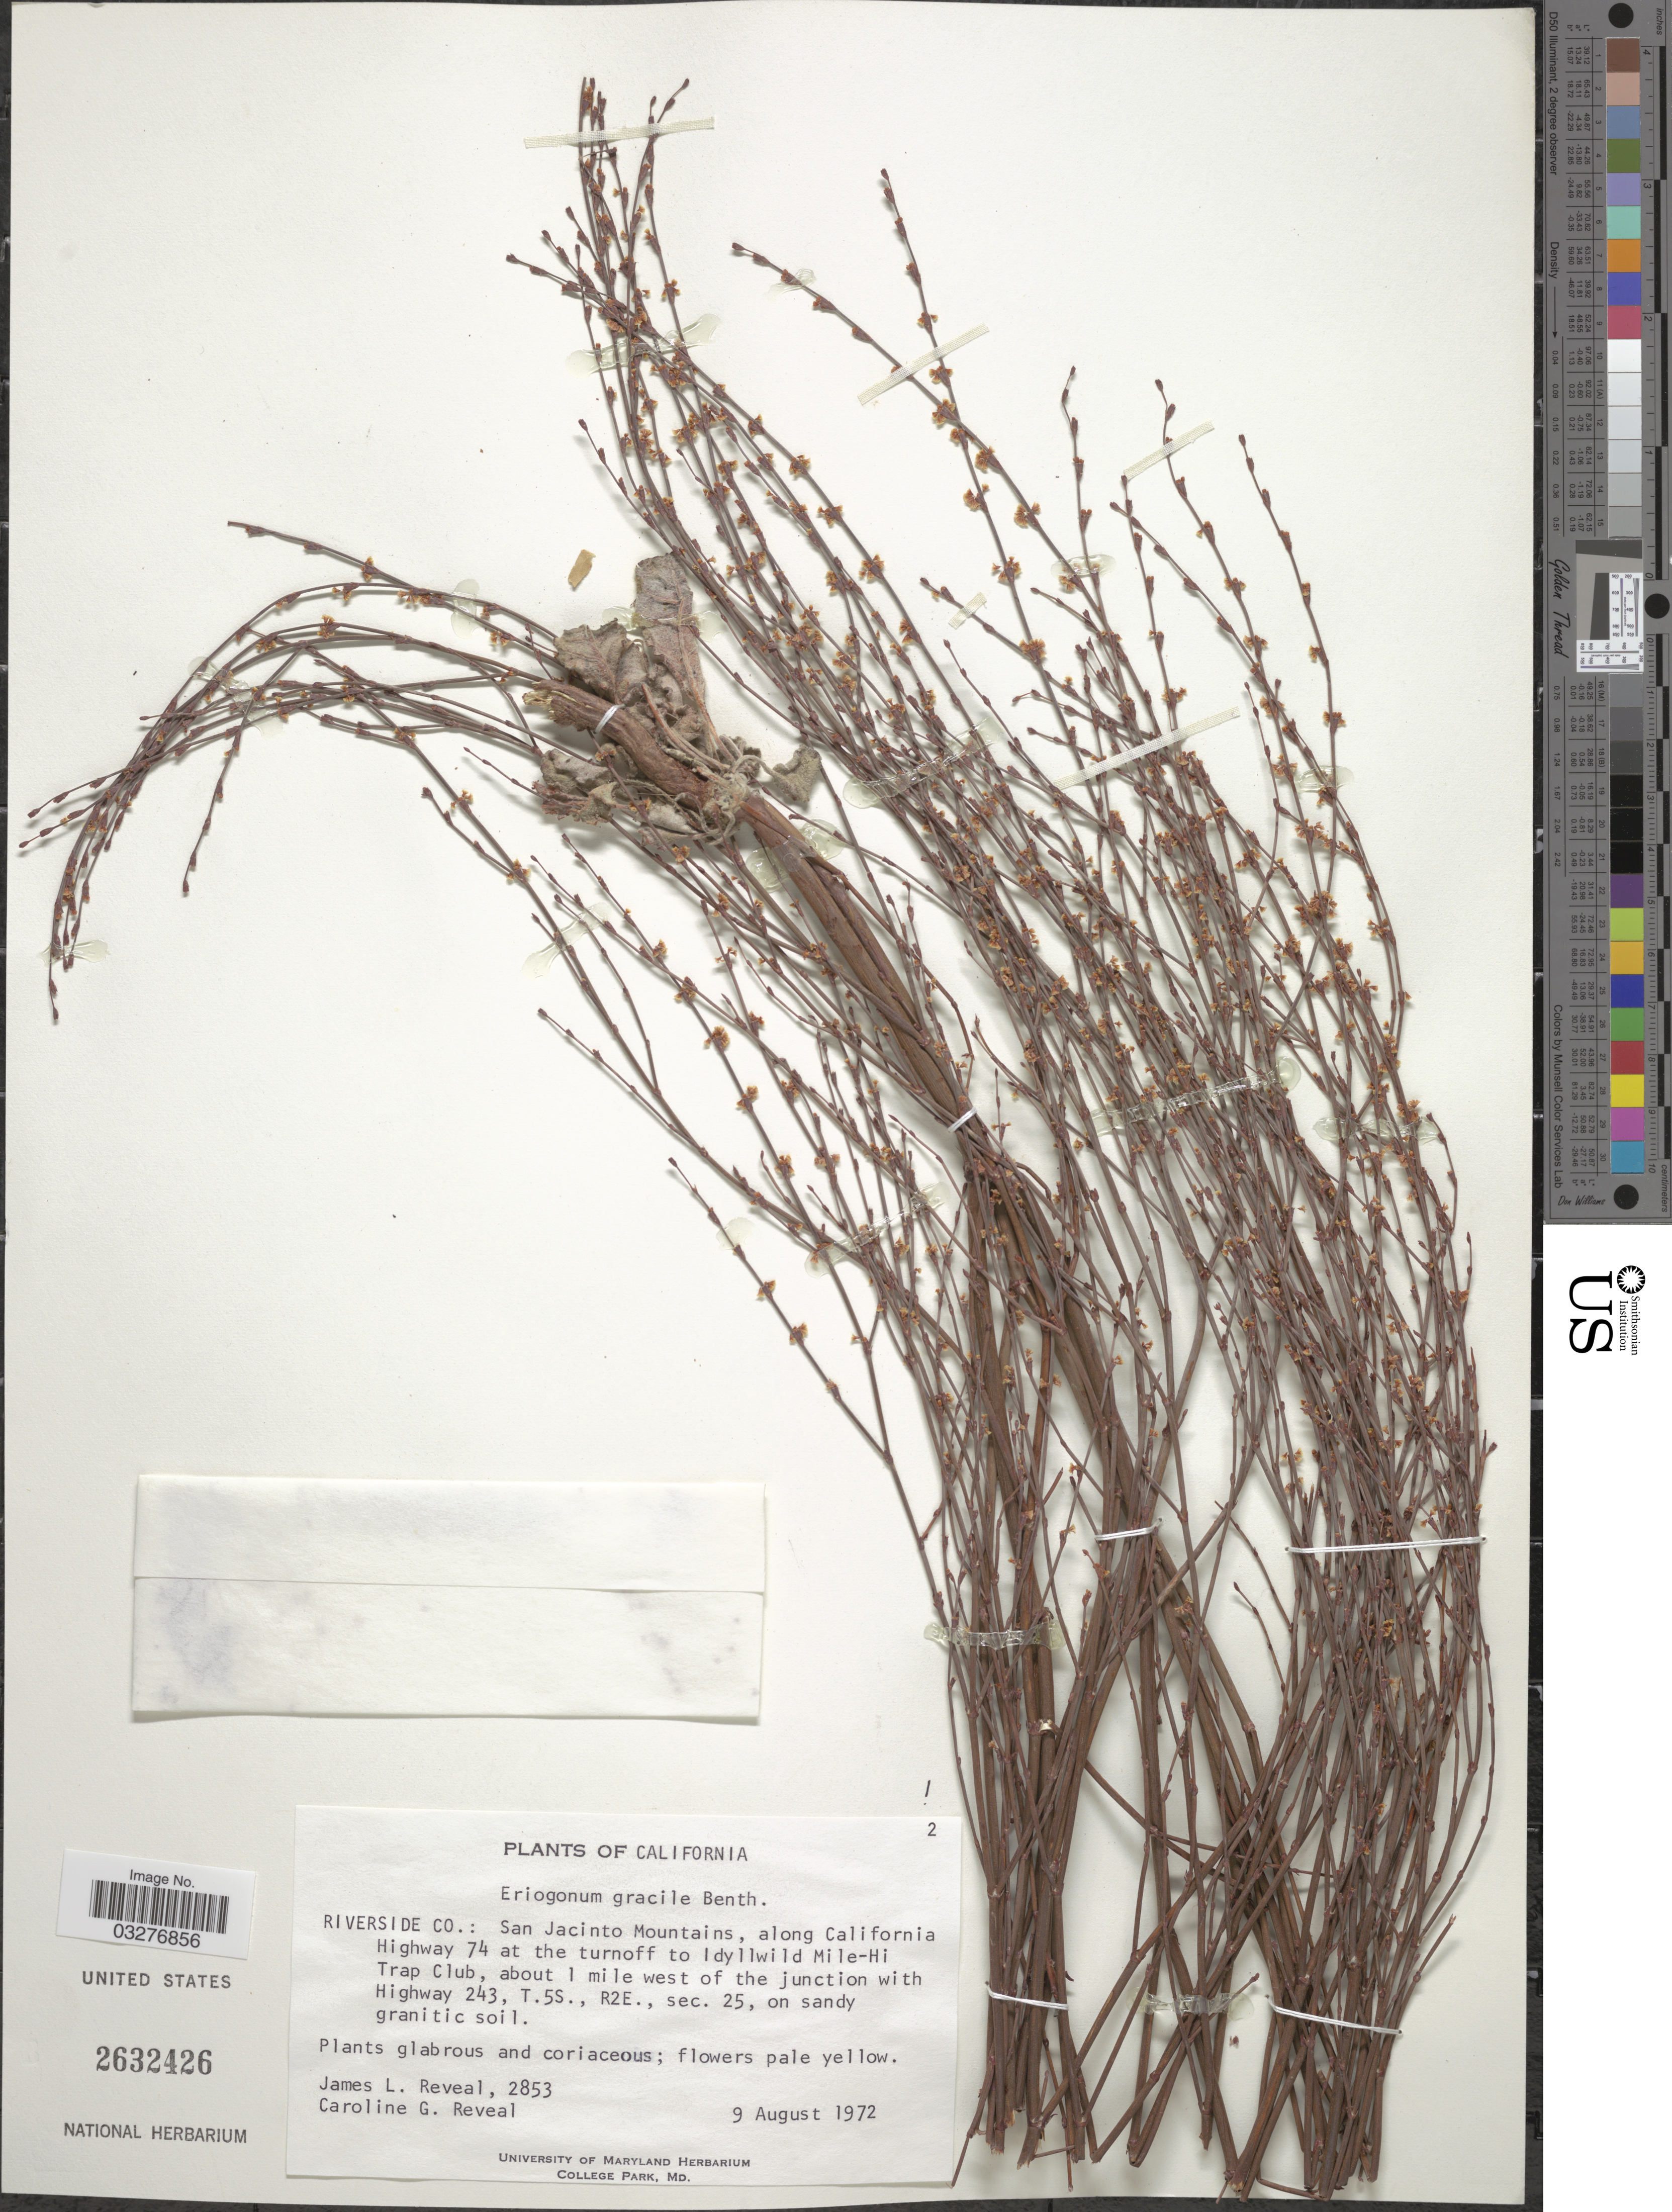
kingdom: Plantae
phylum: Tracheophyta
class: Magnoliopsida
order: Caryophyllales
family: Polygonaceae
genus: Eriogonum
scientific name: Eriogonum gracile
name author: Benth.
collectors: J. L. Reveal & C. G. Reveal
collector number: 2853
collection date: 1972-08-09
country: United States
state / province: California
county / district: Riverside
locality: Riverside Co.: San Jacinto Mountains, along California Highway 74 at the turnoff to Idyllwild Mile-Hi Trap Club, about 1 mile west of the junction with Highway 243, T.5S., R.2E., sec. 25.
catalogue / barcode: US 2632426